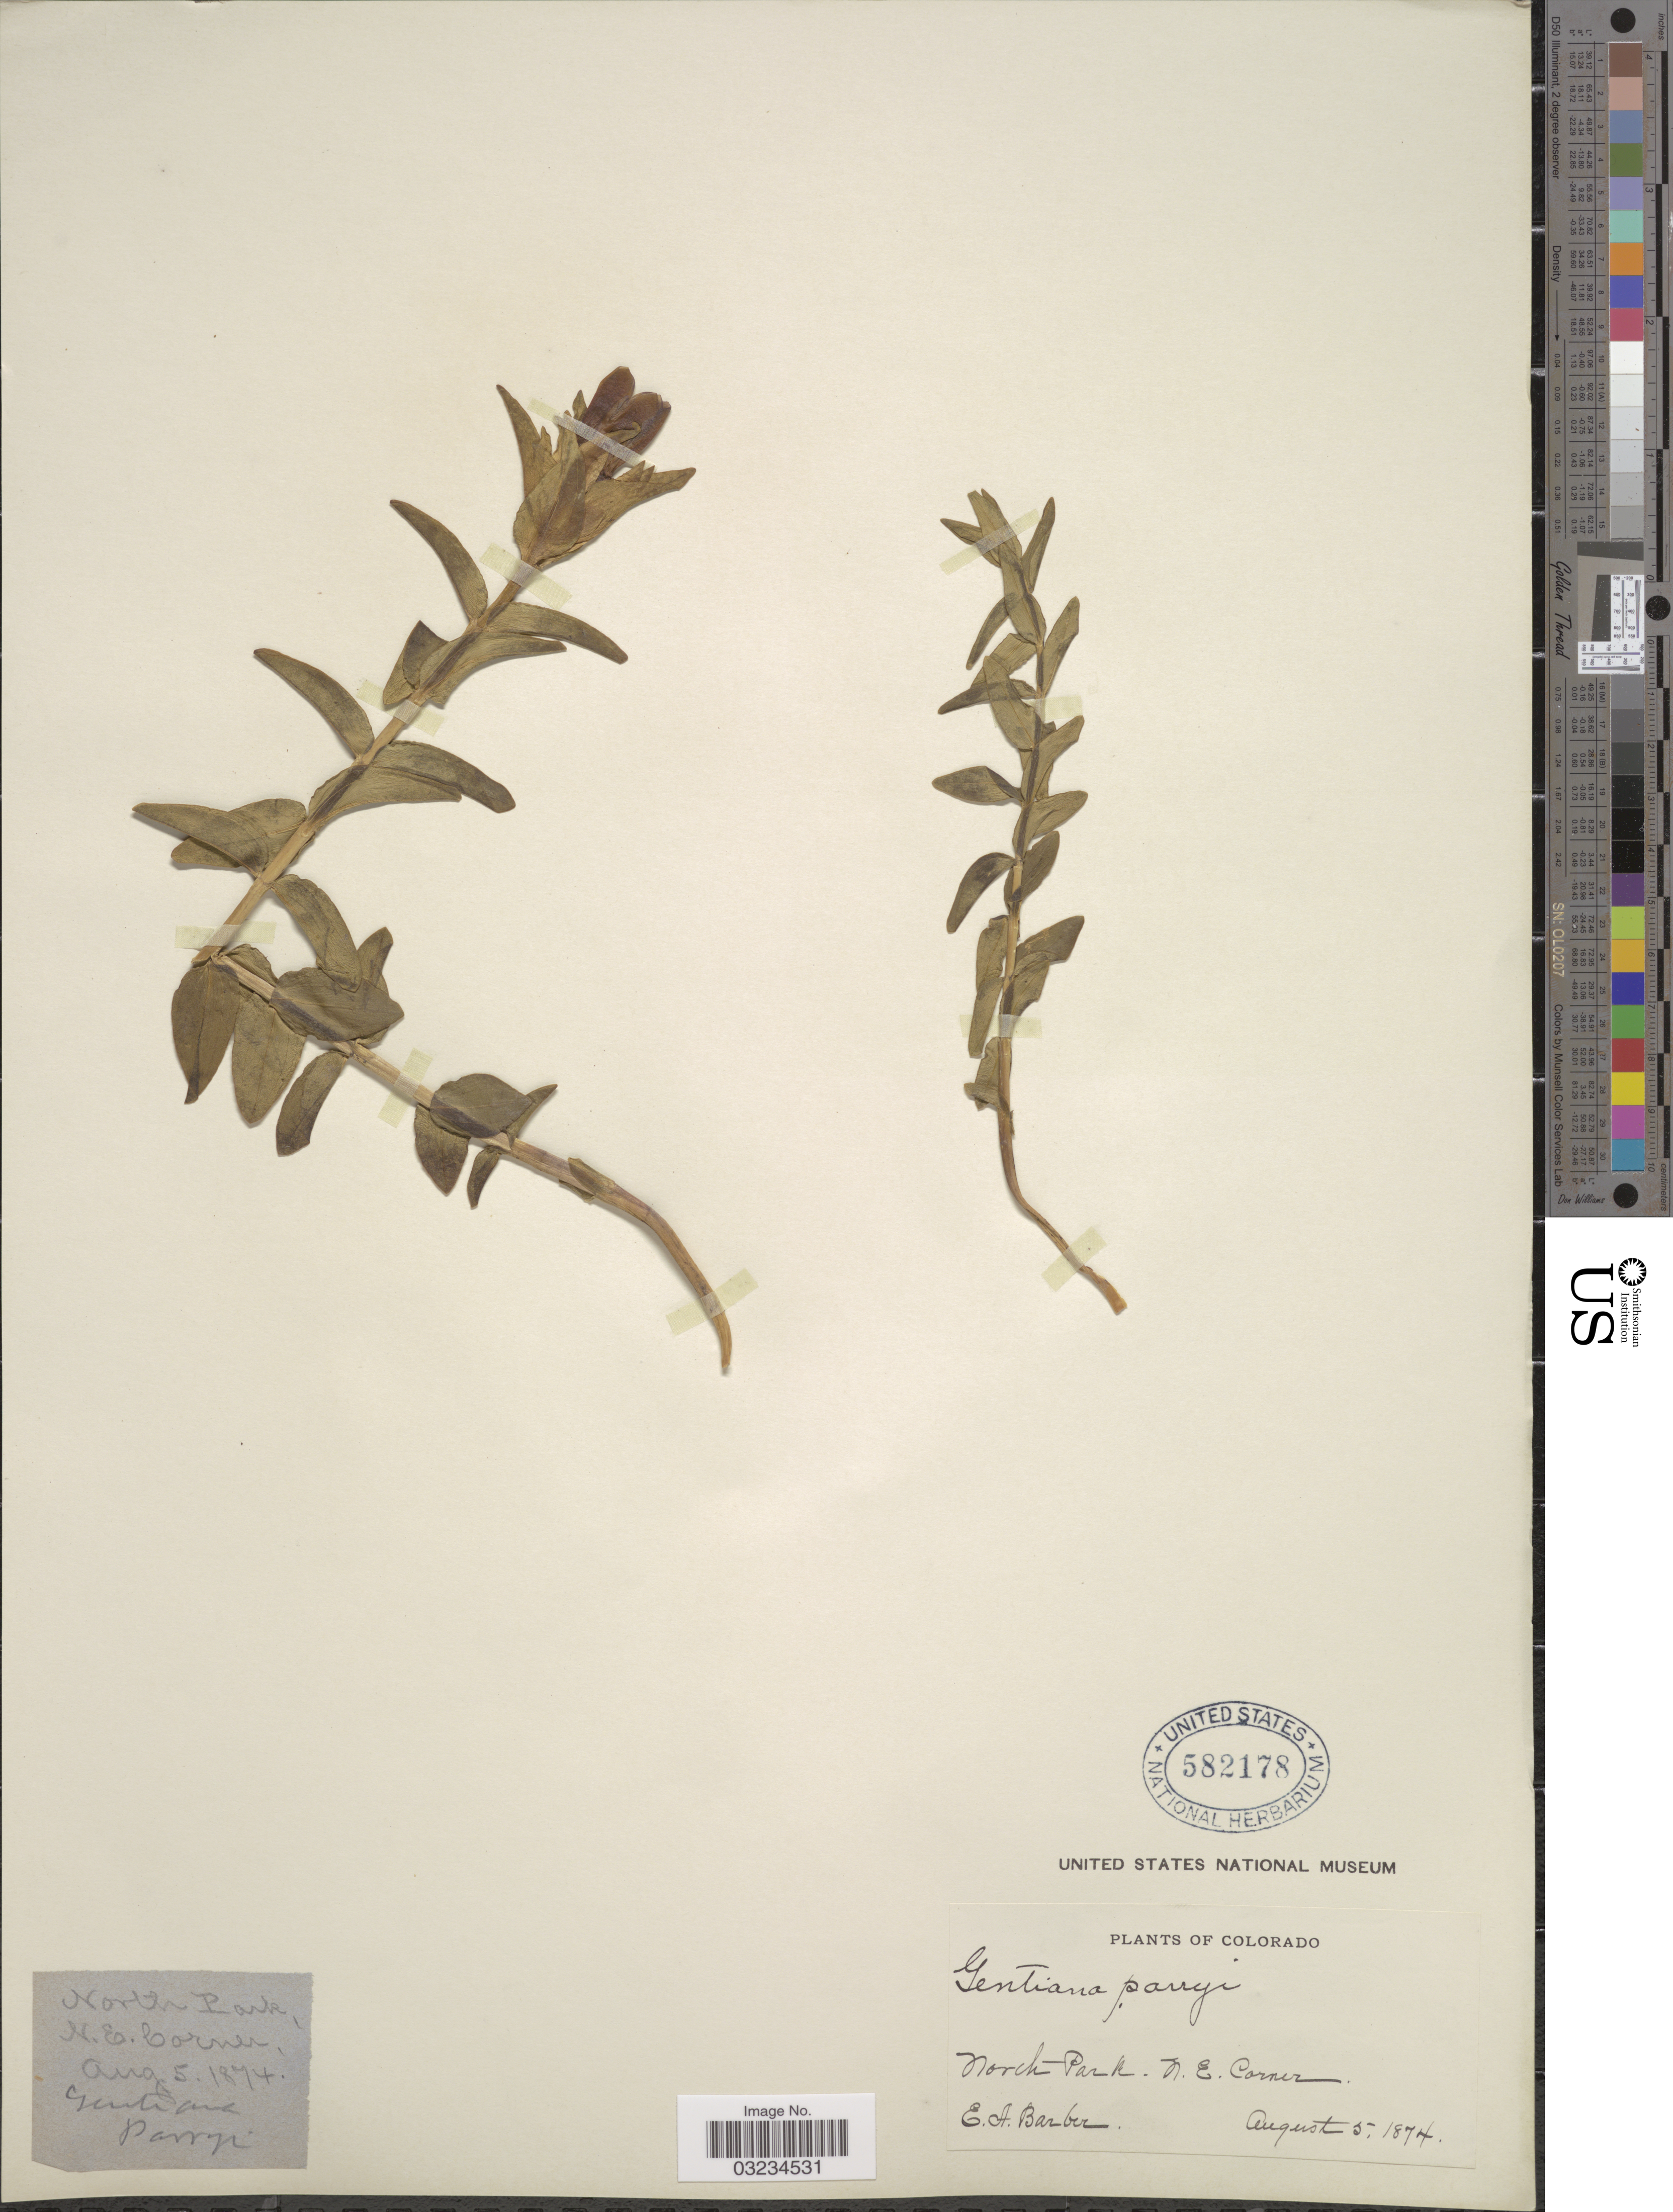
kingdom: Plantae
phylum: Tracheophyta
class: Magnoliopsida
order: Gentianales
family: Gentianaceae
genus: Gentiana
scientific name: Gentiana parryi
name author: Engelm.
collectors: E. Barber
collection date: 1874-08-05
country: United States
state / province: Colorado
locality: North Park, N.E.Corner.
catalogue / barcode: US 582178